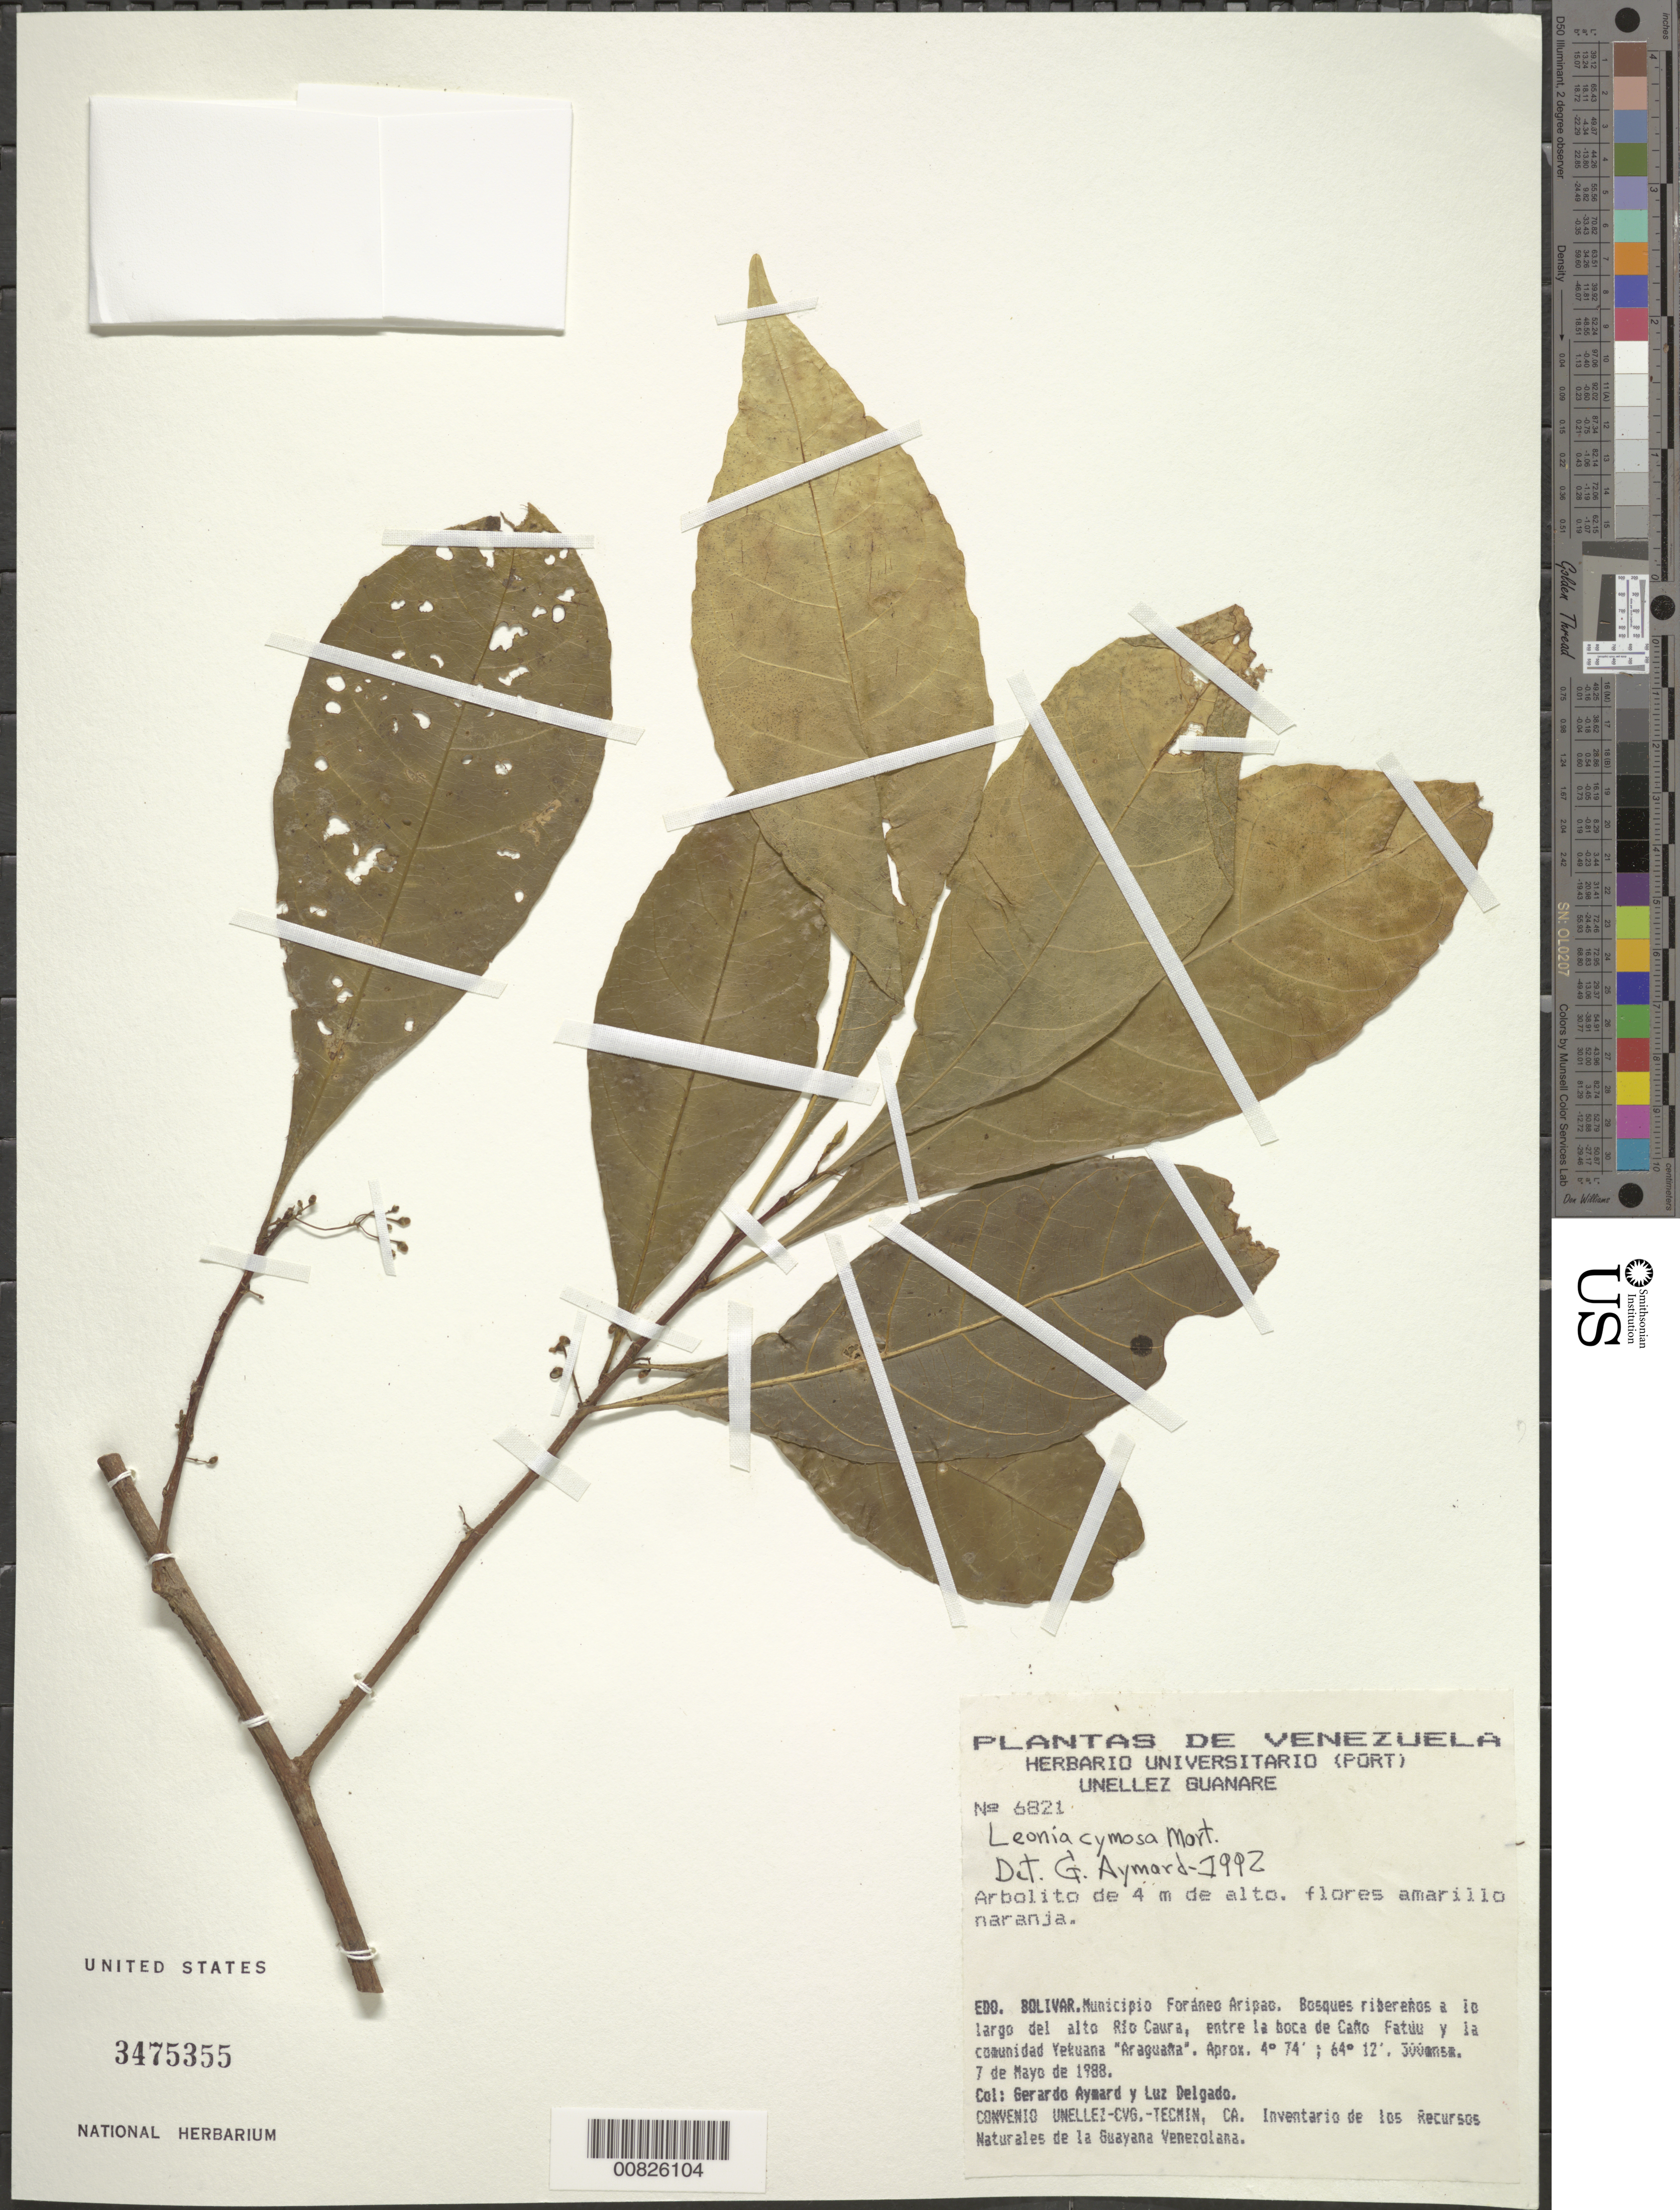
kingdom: Plantae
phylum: Tracheophyta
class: Magnoliopsida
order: Malpighiales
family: Violaceae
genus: Leonia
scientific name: Leonia cymosa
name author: Mart.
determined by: Aymard C., G. A., (PORT), Univ. Nac. Exp. de los Llanos Ezequiel Zamora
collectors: G. A. Aymard & L. Delgado V.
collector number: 6821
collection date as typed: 7-May-88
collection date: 1988-05-07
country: Venezuela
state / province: Bolívar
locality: Mun. Foraneo Aripao, alto Río Caura, entre la boca de Canño Fatúu y la comunidad Yekuana "Araguana"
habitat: Riverine forest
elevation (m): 300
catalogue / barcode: US 3475355